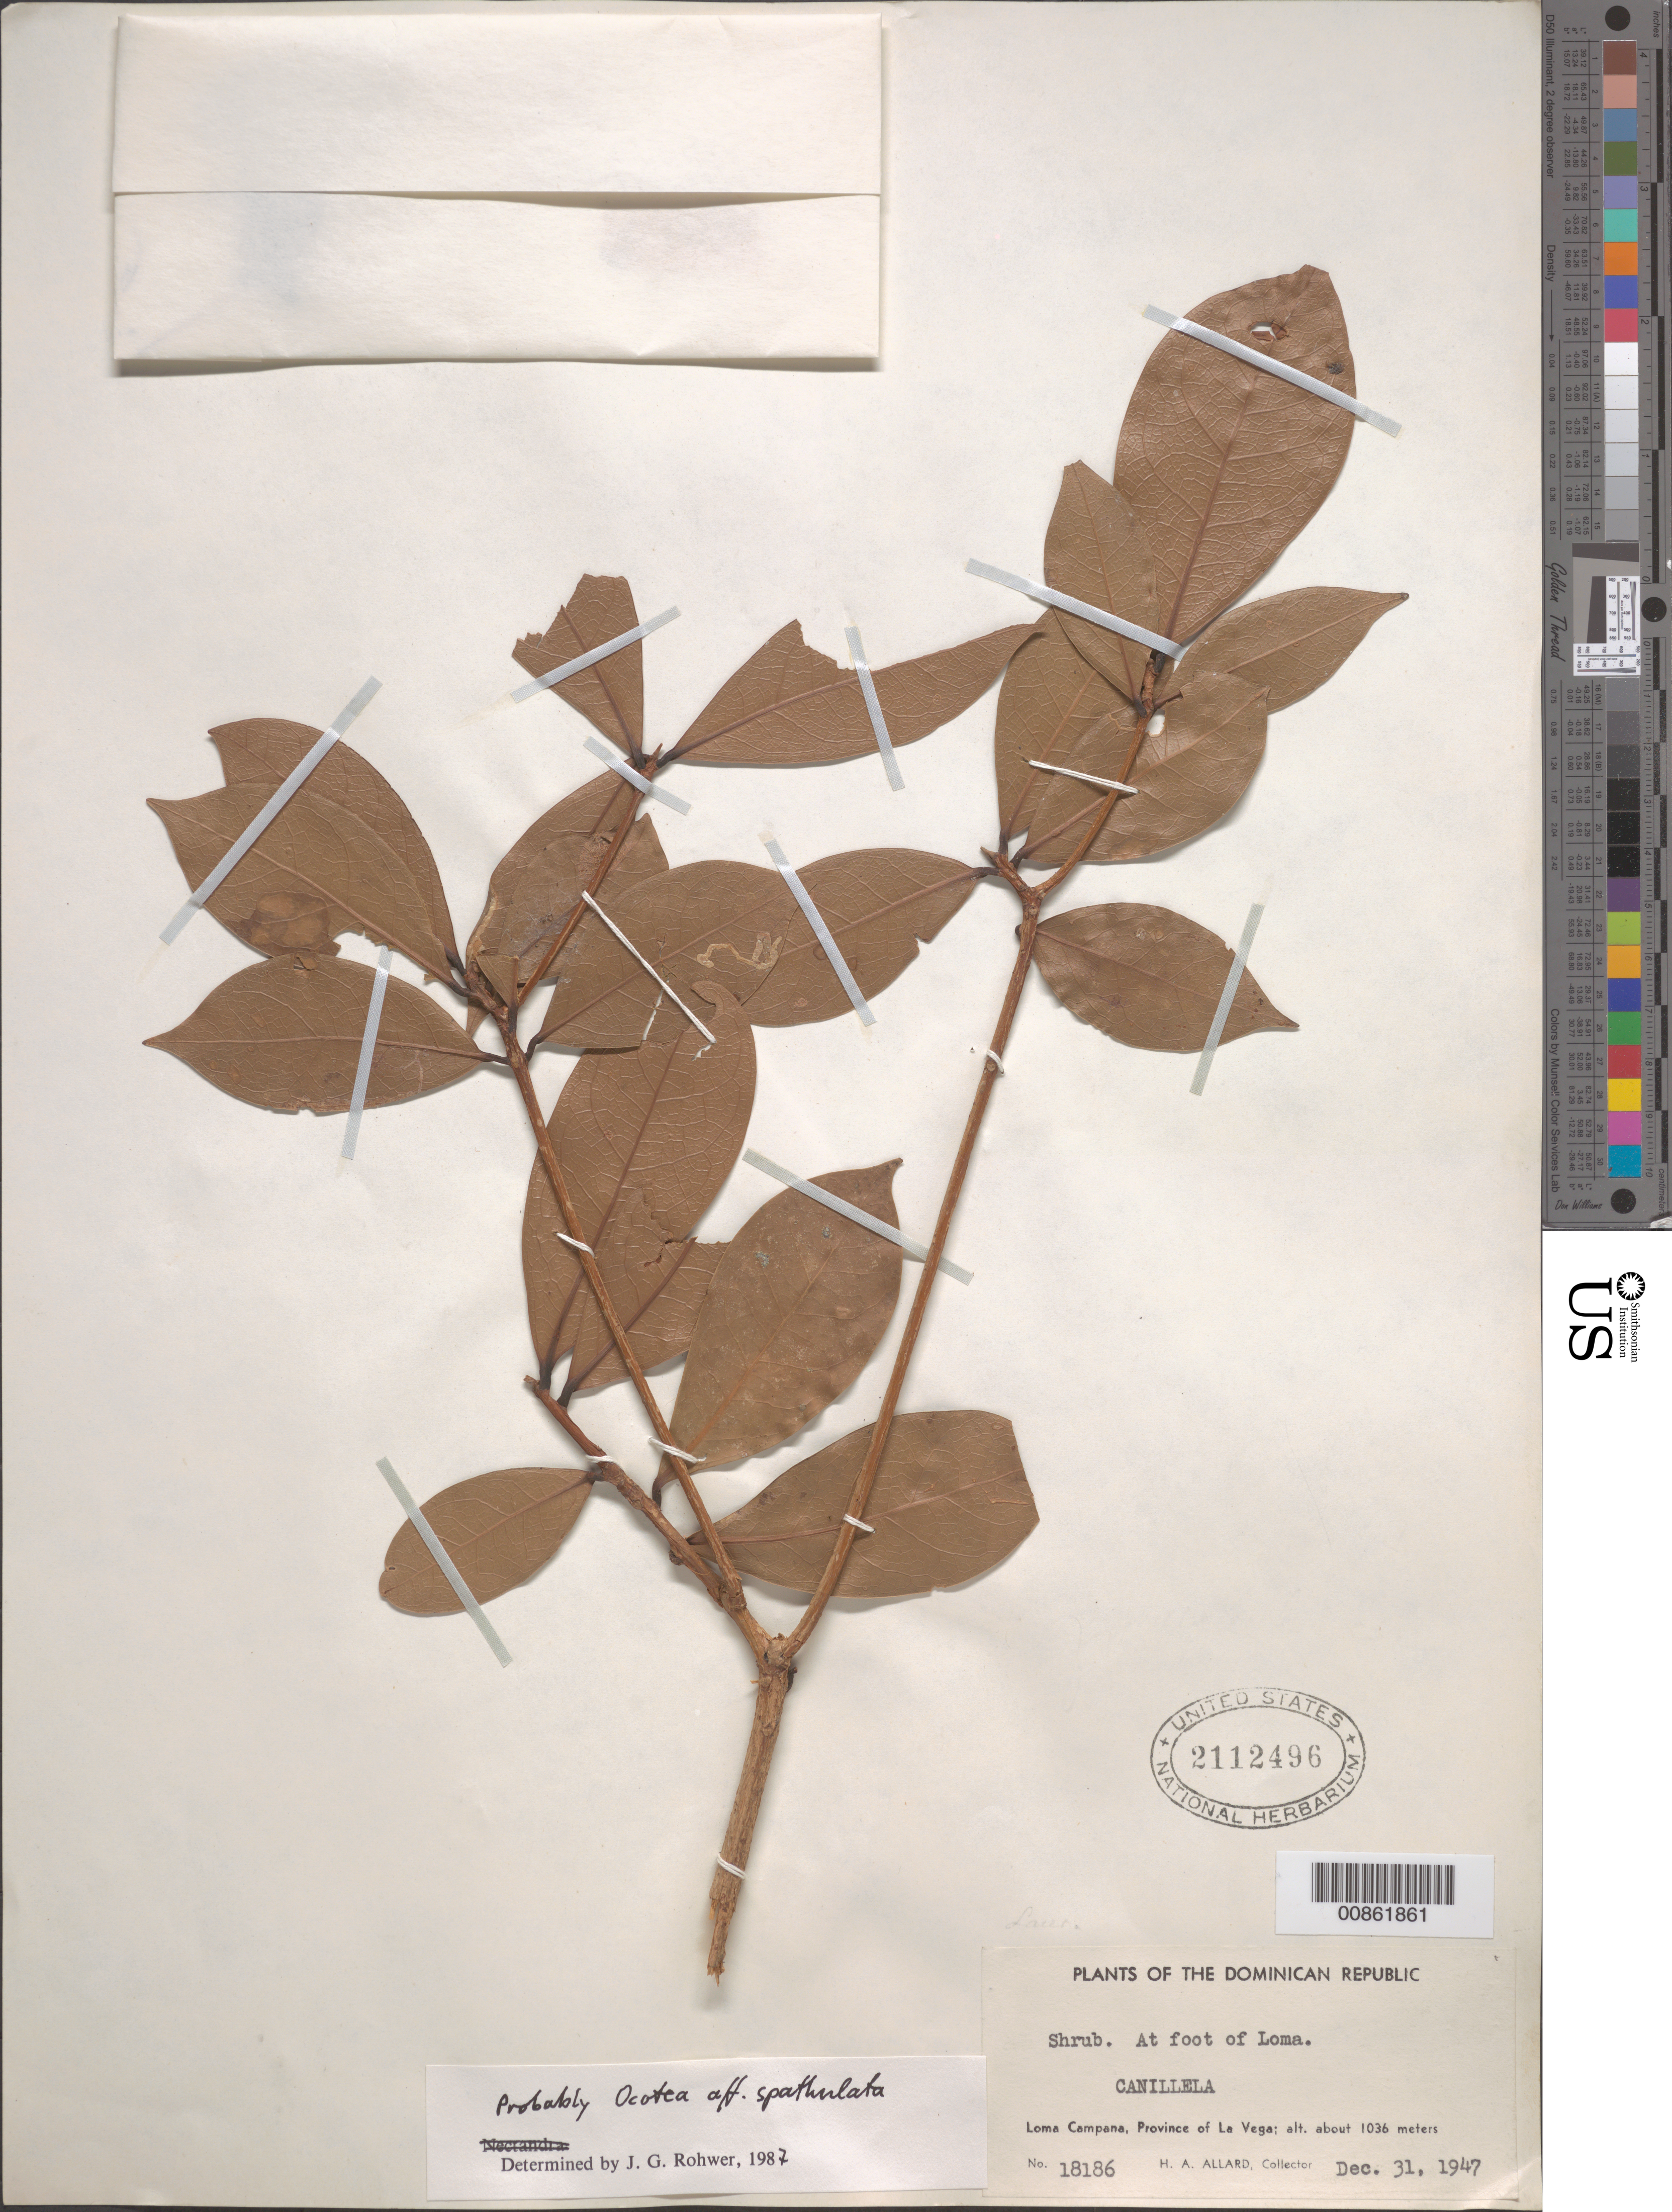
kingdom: Plantae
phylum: Tracheophyta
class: Magnoliopsida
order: Laurales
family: Lauraceae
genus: Ocotea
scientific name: Ocotea spathulata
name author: Mez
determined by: Rohwer, J. G.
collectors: H. A. Allard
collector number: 18186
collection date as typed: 31 Dec 1947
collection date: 1947-12-31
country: Dominican Republic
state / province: La Vega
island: Hispaniola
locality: Loma Campana.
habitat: At foot of Loma.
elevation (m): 1036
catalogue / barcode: US 2112496